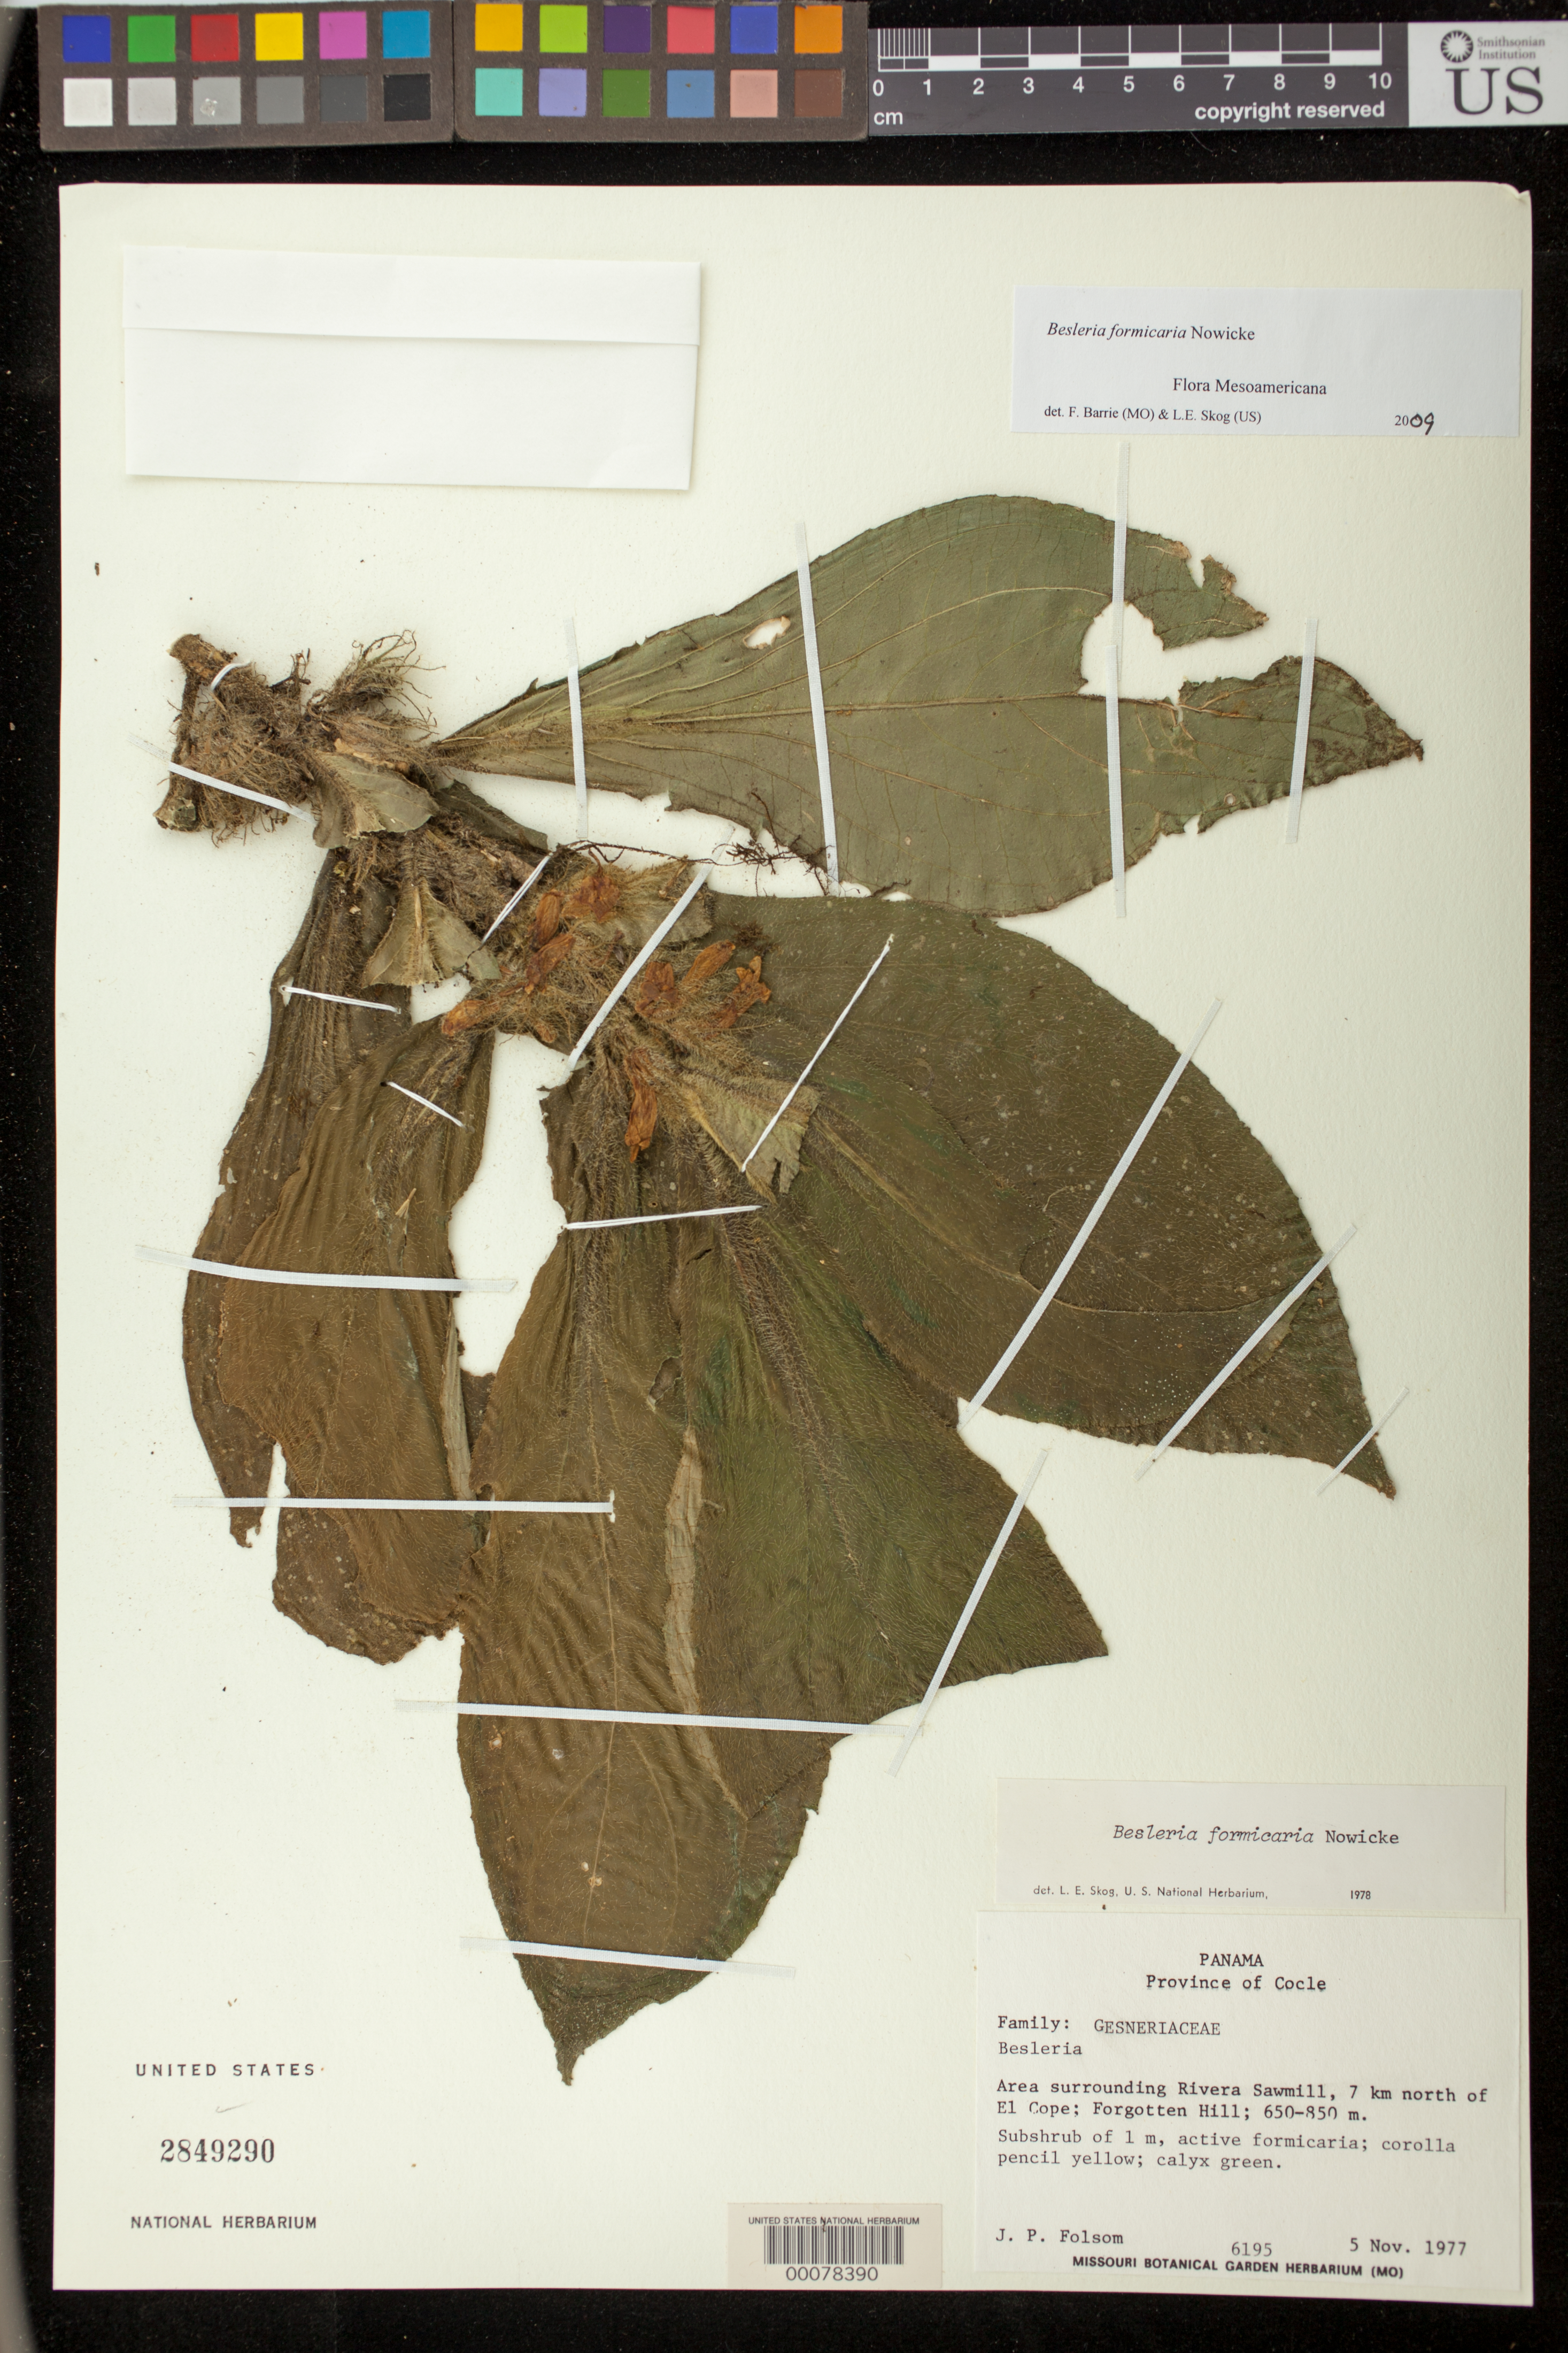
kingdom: Plantae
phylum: Tracheophyta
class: Magnoliopsida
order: Lamiales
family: Gesneriaceae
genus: Besleria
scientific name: Besleria formicaria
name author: Nowicke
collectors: J. P. Folsom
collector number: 6195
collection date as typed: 05 Nov 1977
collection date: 1977-11-05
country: Panama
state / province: Coclé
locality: Area surrounding Rivera Sawmill, 7 km N of El Cope, Forgotten Hill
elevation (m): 650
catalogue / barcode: US 2849290